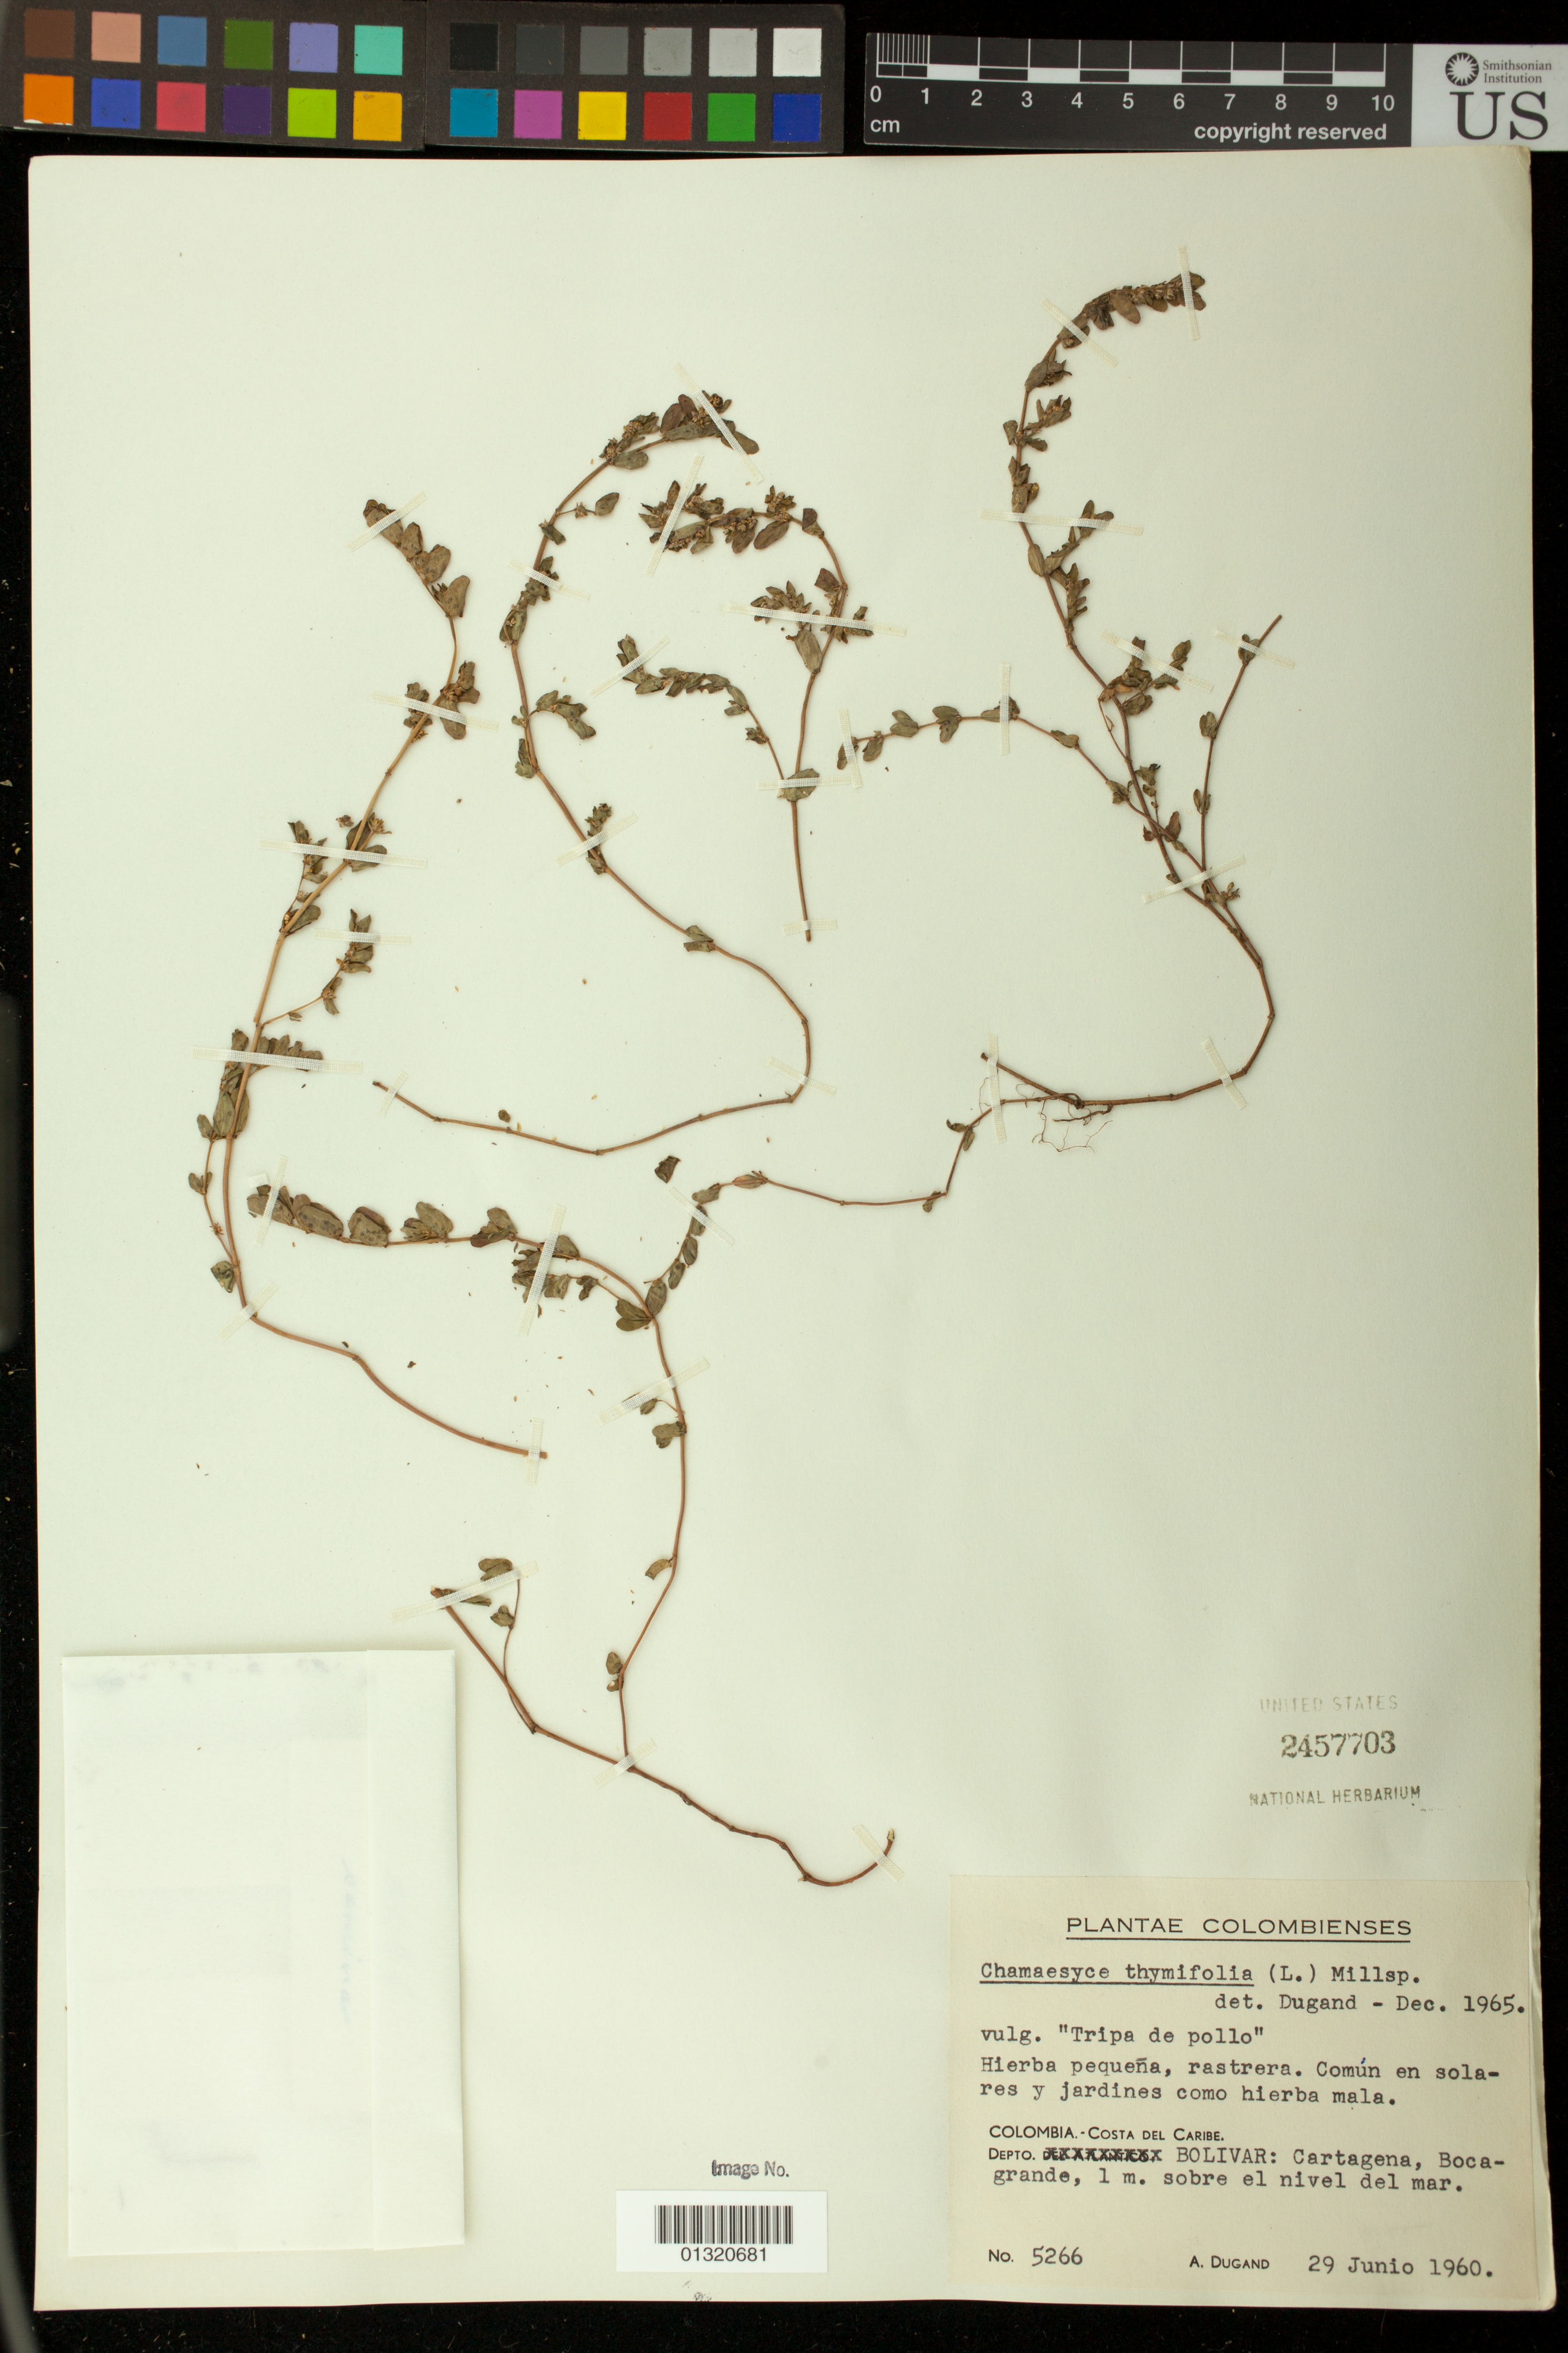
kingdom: Plantae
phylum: Tracheophyta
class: Magnoliopsida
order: Malpighiales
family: Euphorbiaceae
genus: Euphorbia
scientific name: Euphorbia thymifolia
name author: L.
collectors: A. Dugand G.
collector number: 5266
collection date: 1960-06-29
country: Colombia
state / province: Bolívar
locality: Cartagena, Bocagrande.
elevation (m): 1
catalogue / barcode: US 2457703